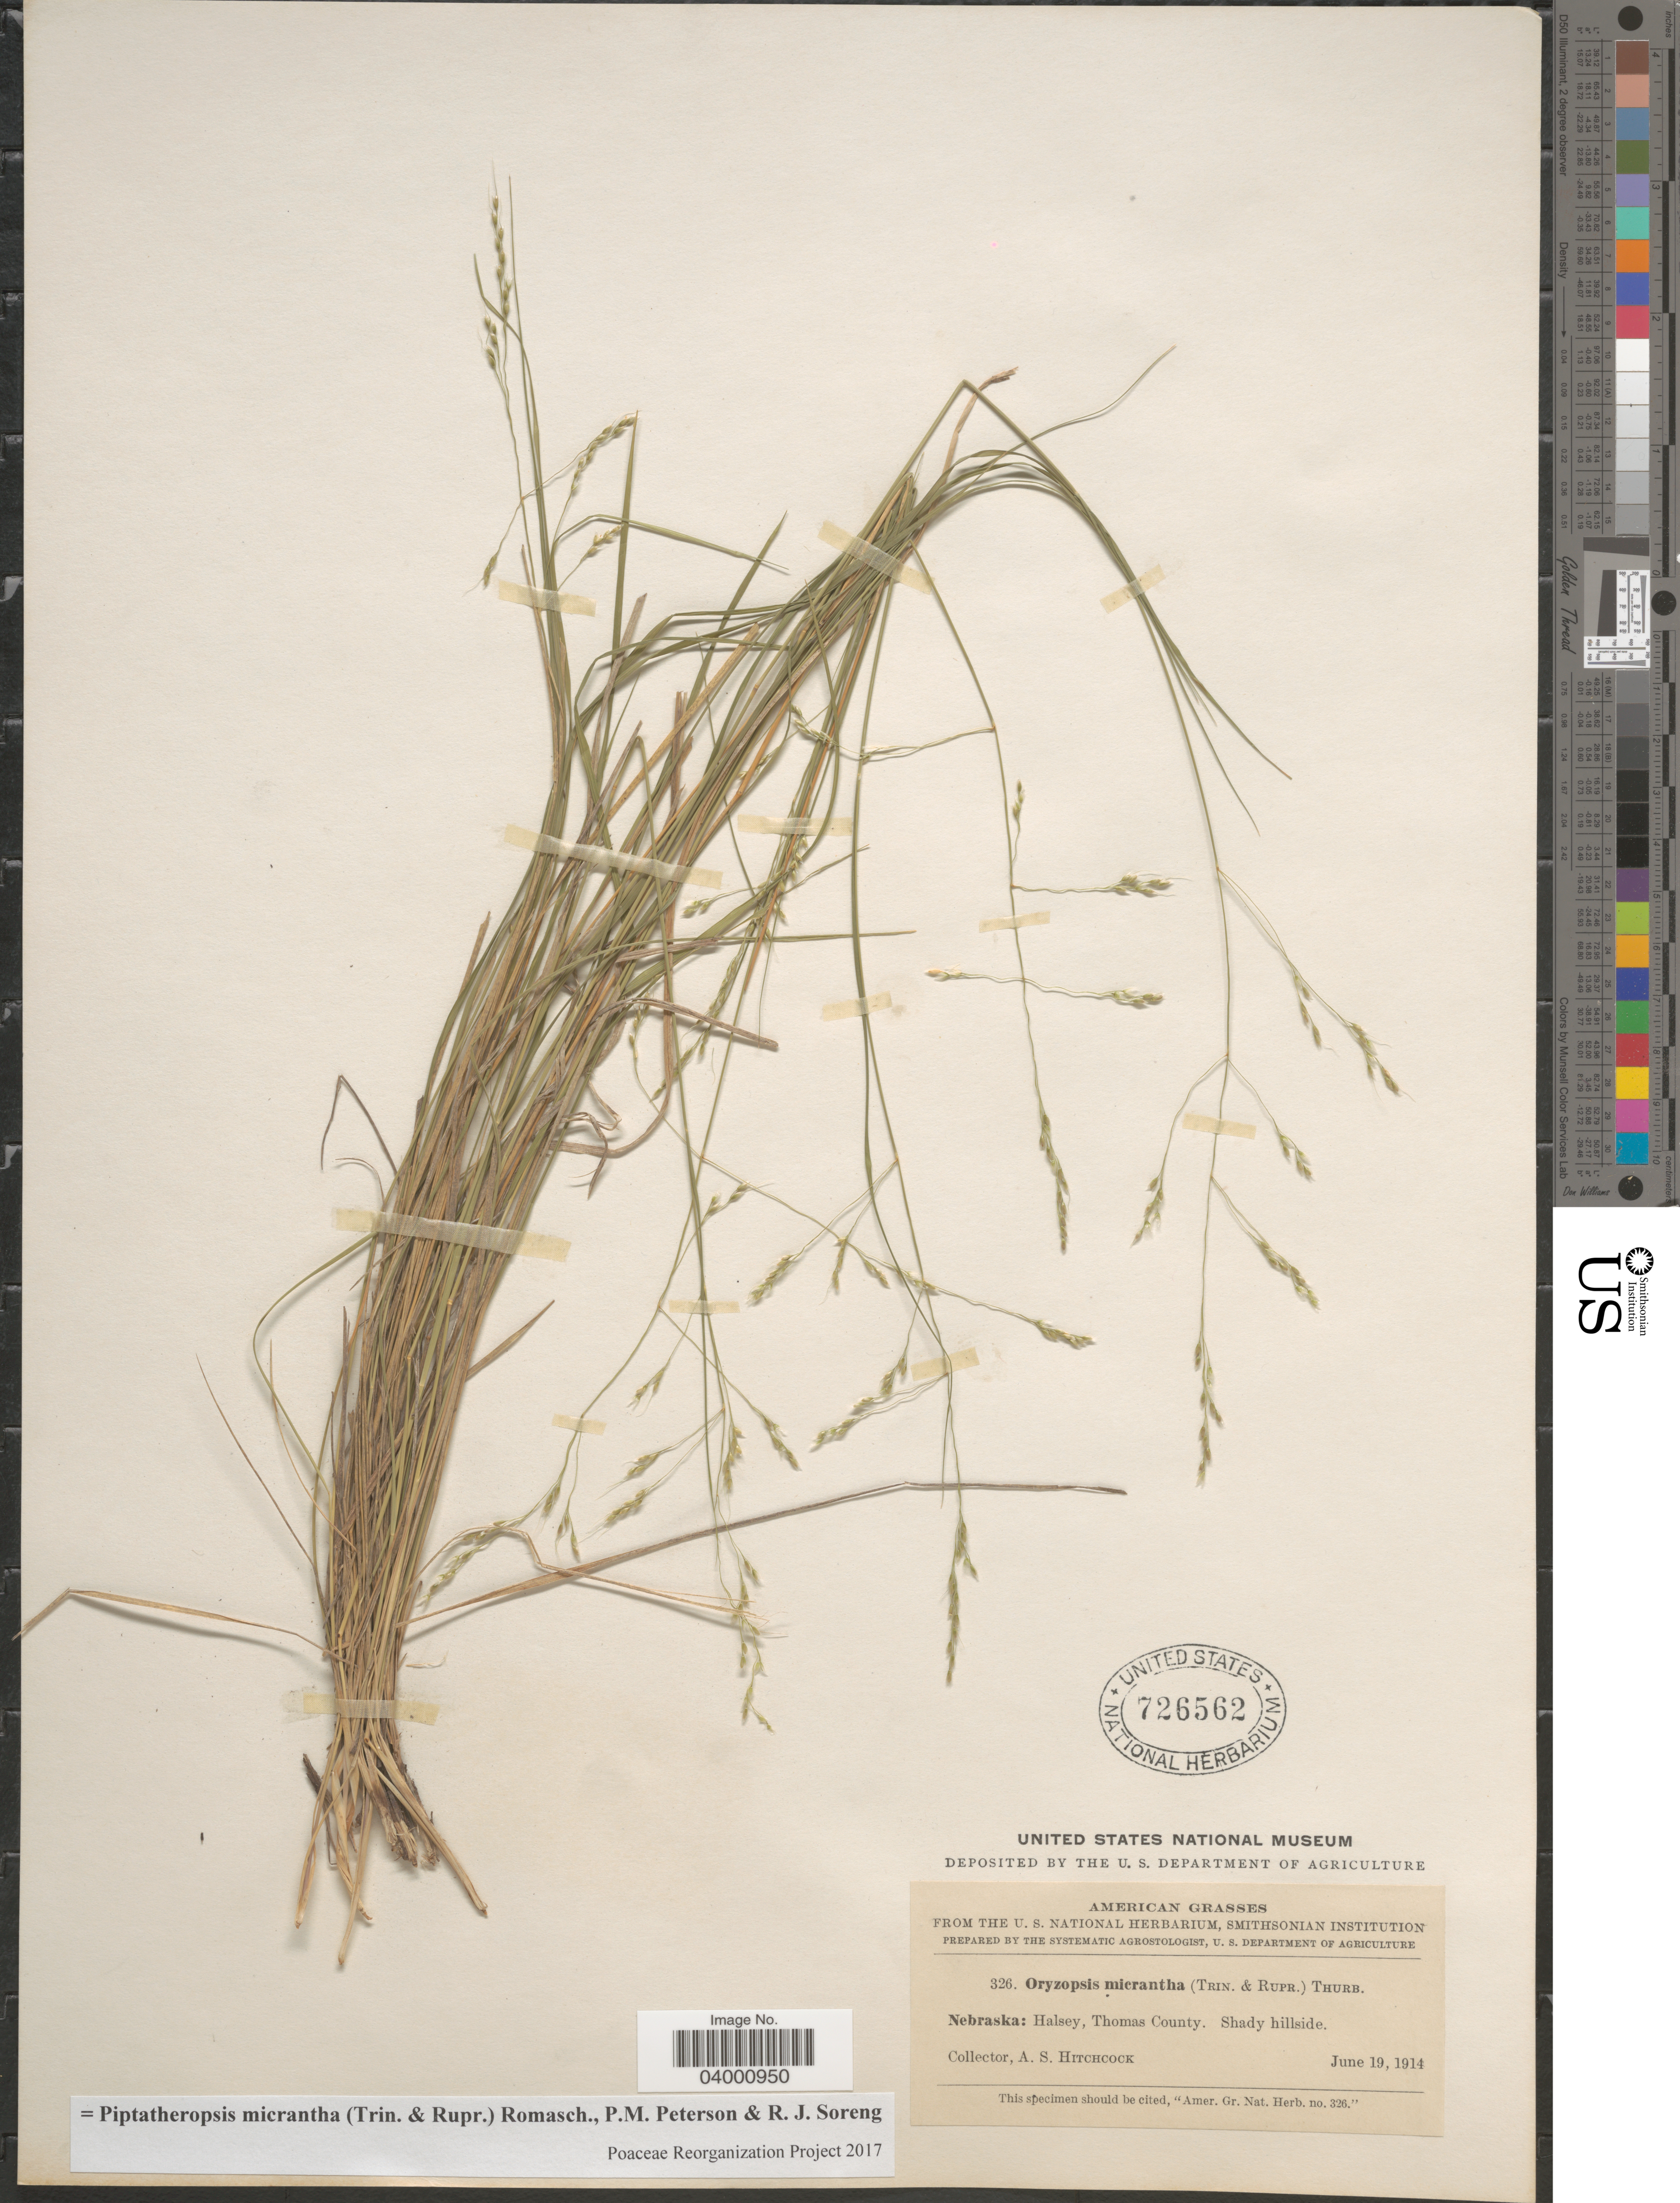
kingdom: Plantae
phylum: Tracheophyta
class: Liliopsida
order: Poales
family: Poaceae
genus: Piptatheropsis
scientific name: Piptatheropsis micrantha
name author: (Trin. & Rupr.) Romasch.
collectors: A. S. Hitchcock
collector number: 326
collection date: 1914-06-19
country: United States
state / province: Nebraska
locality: Halsey, Thomas County.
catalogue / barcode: US 726562